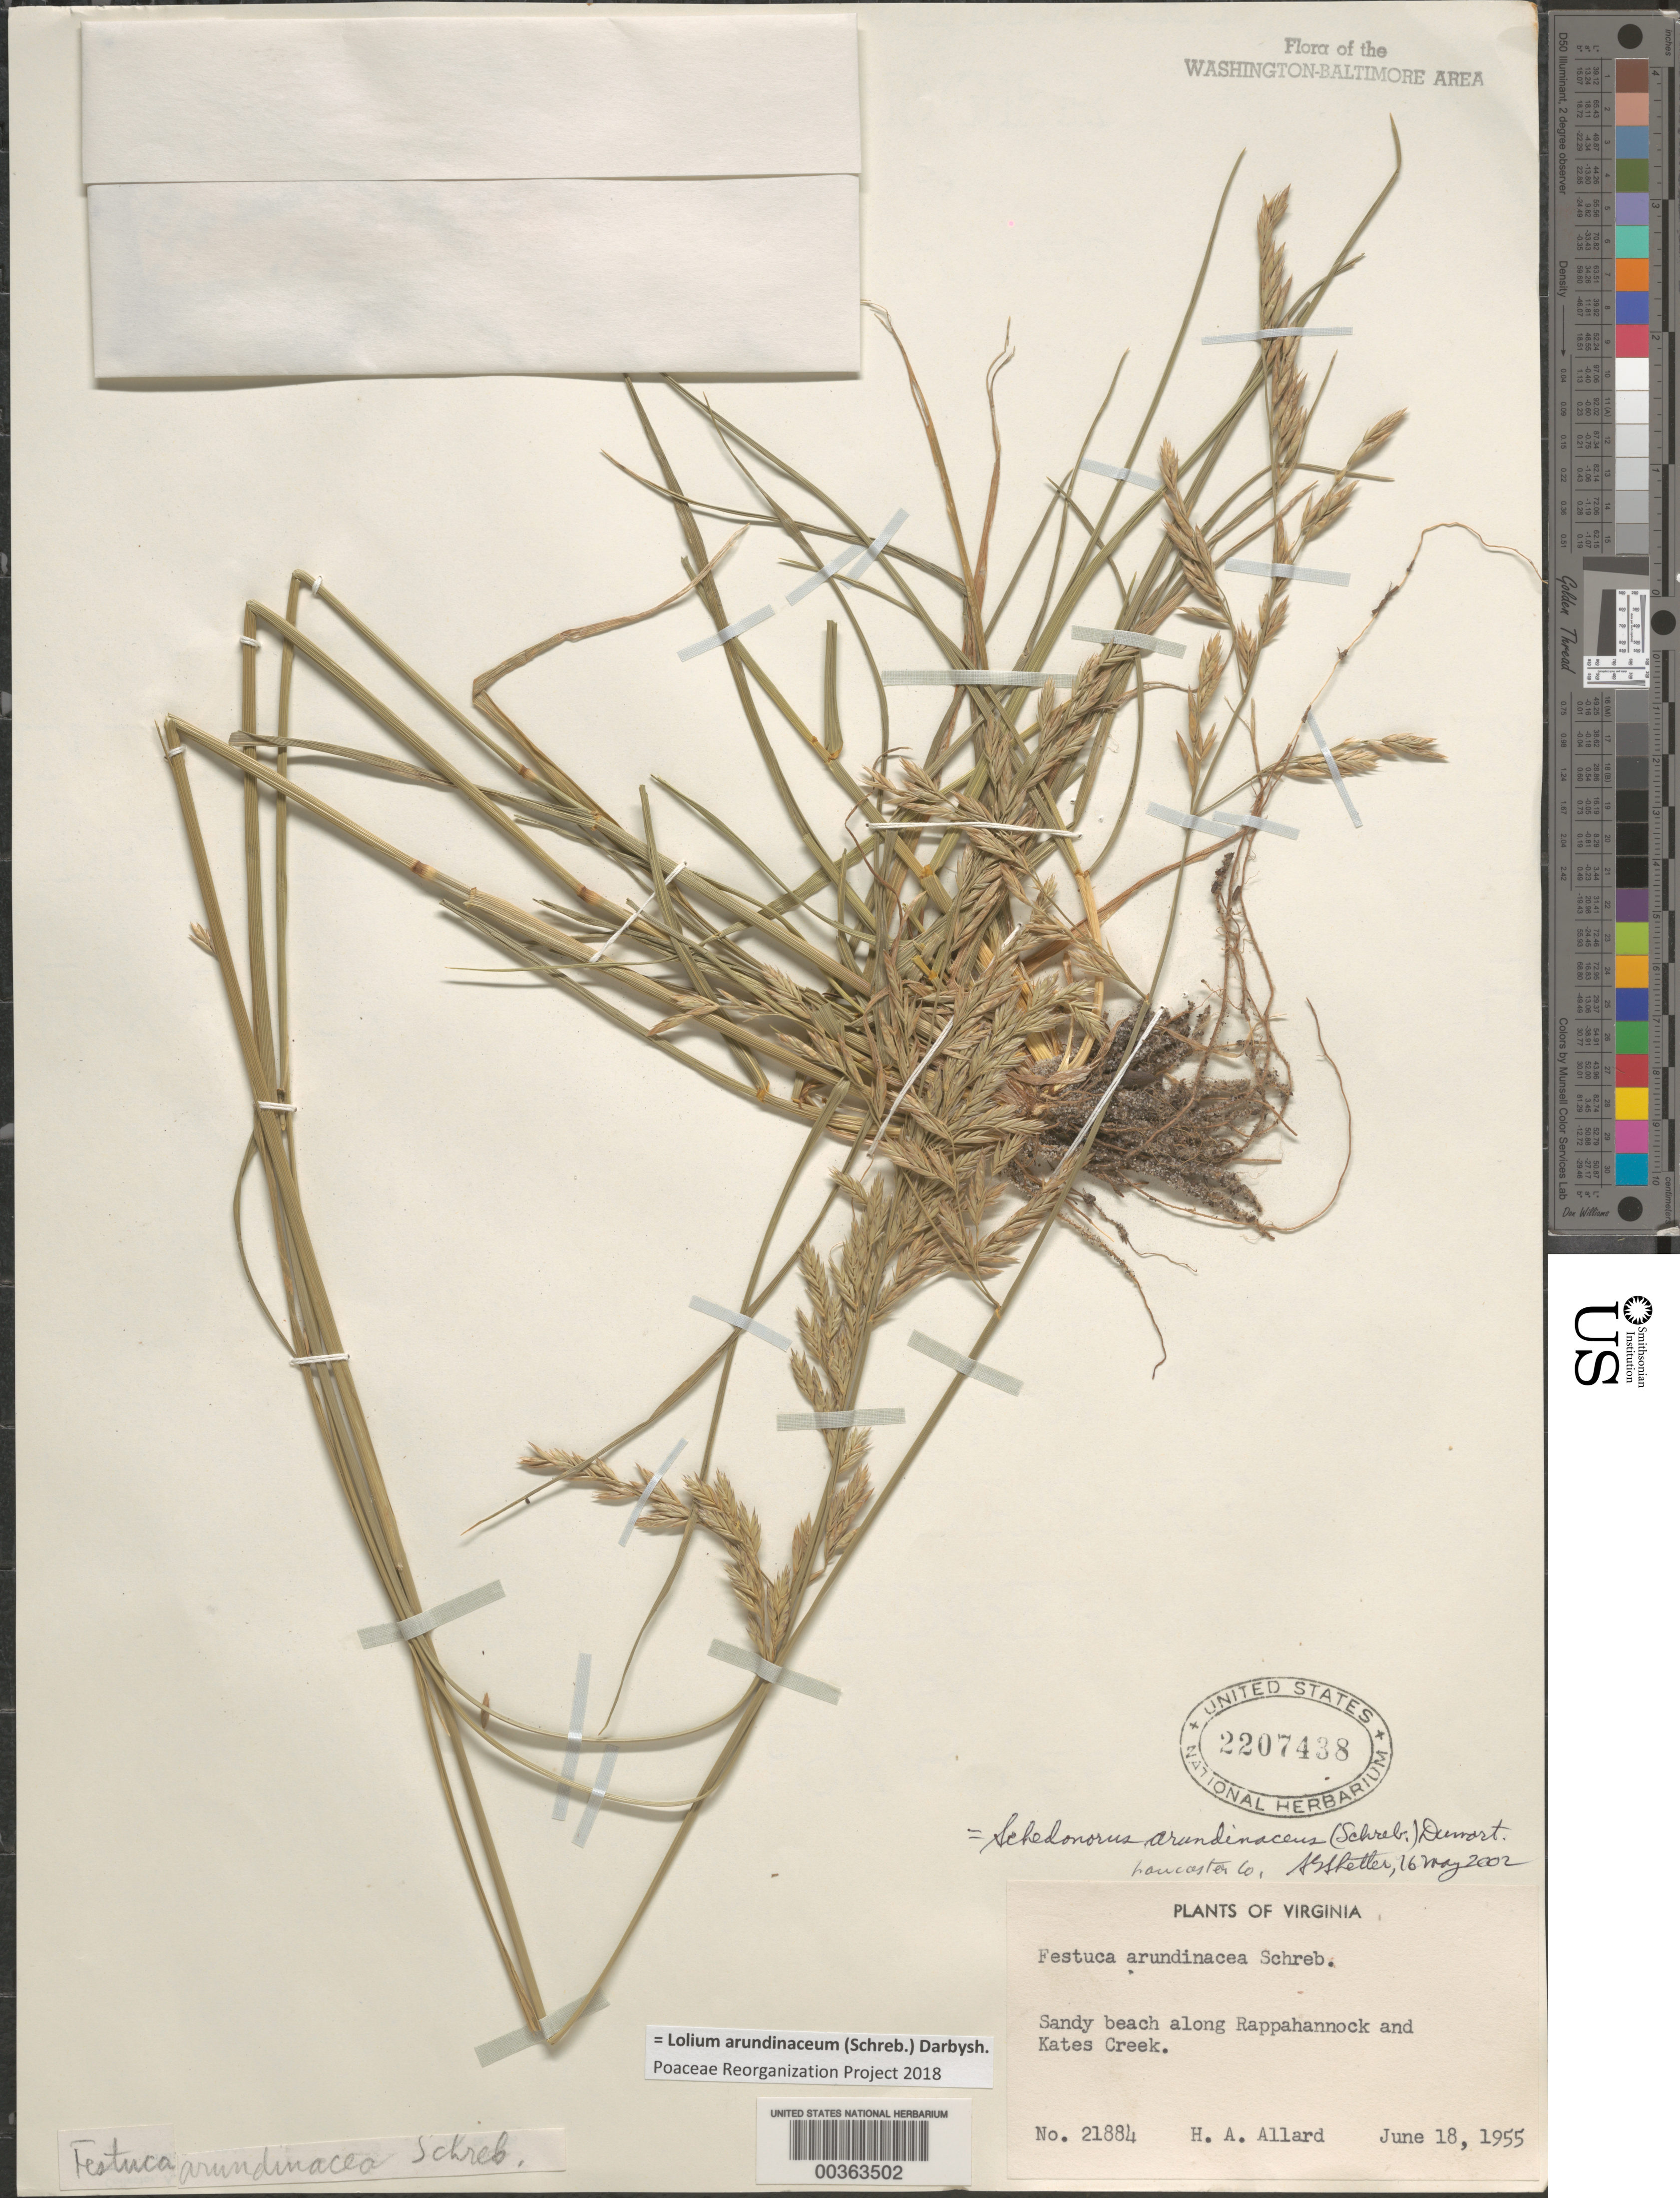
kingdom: Plantae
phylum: Tracheophyta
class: Liliopsida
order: Poales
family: Poaceae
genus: Lolium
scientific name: Lolium arundinaceum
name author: (Schreb.) Darbysh.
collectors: H. A. Allard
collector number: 21884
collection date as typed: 18 Jun 1955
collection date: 1955-06-18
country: United States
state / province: Virginia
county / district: Lancaster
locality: Rappahannock River and Kates Creek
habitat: Sandy beach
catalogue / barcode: US 2207438